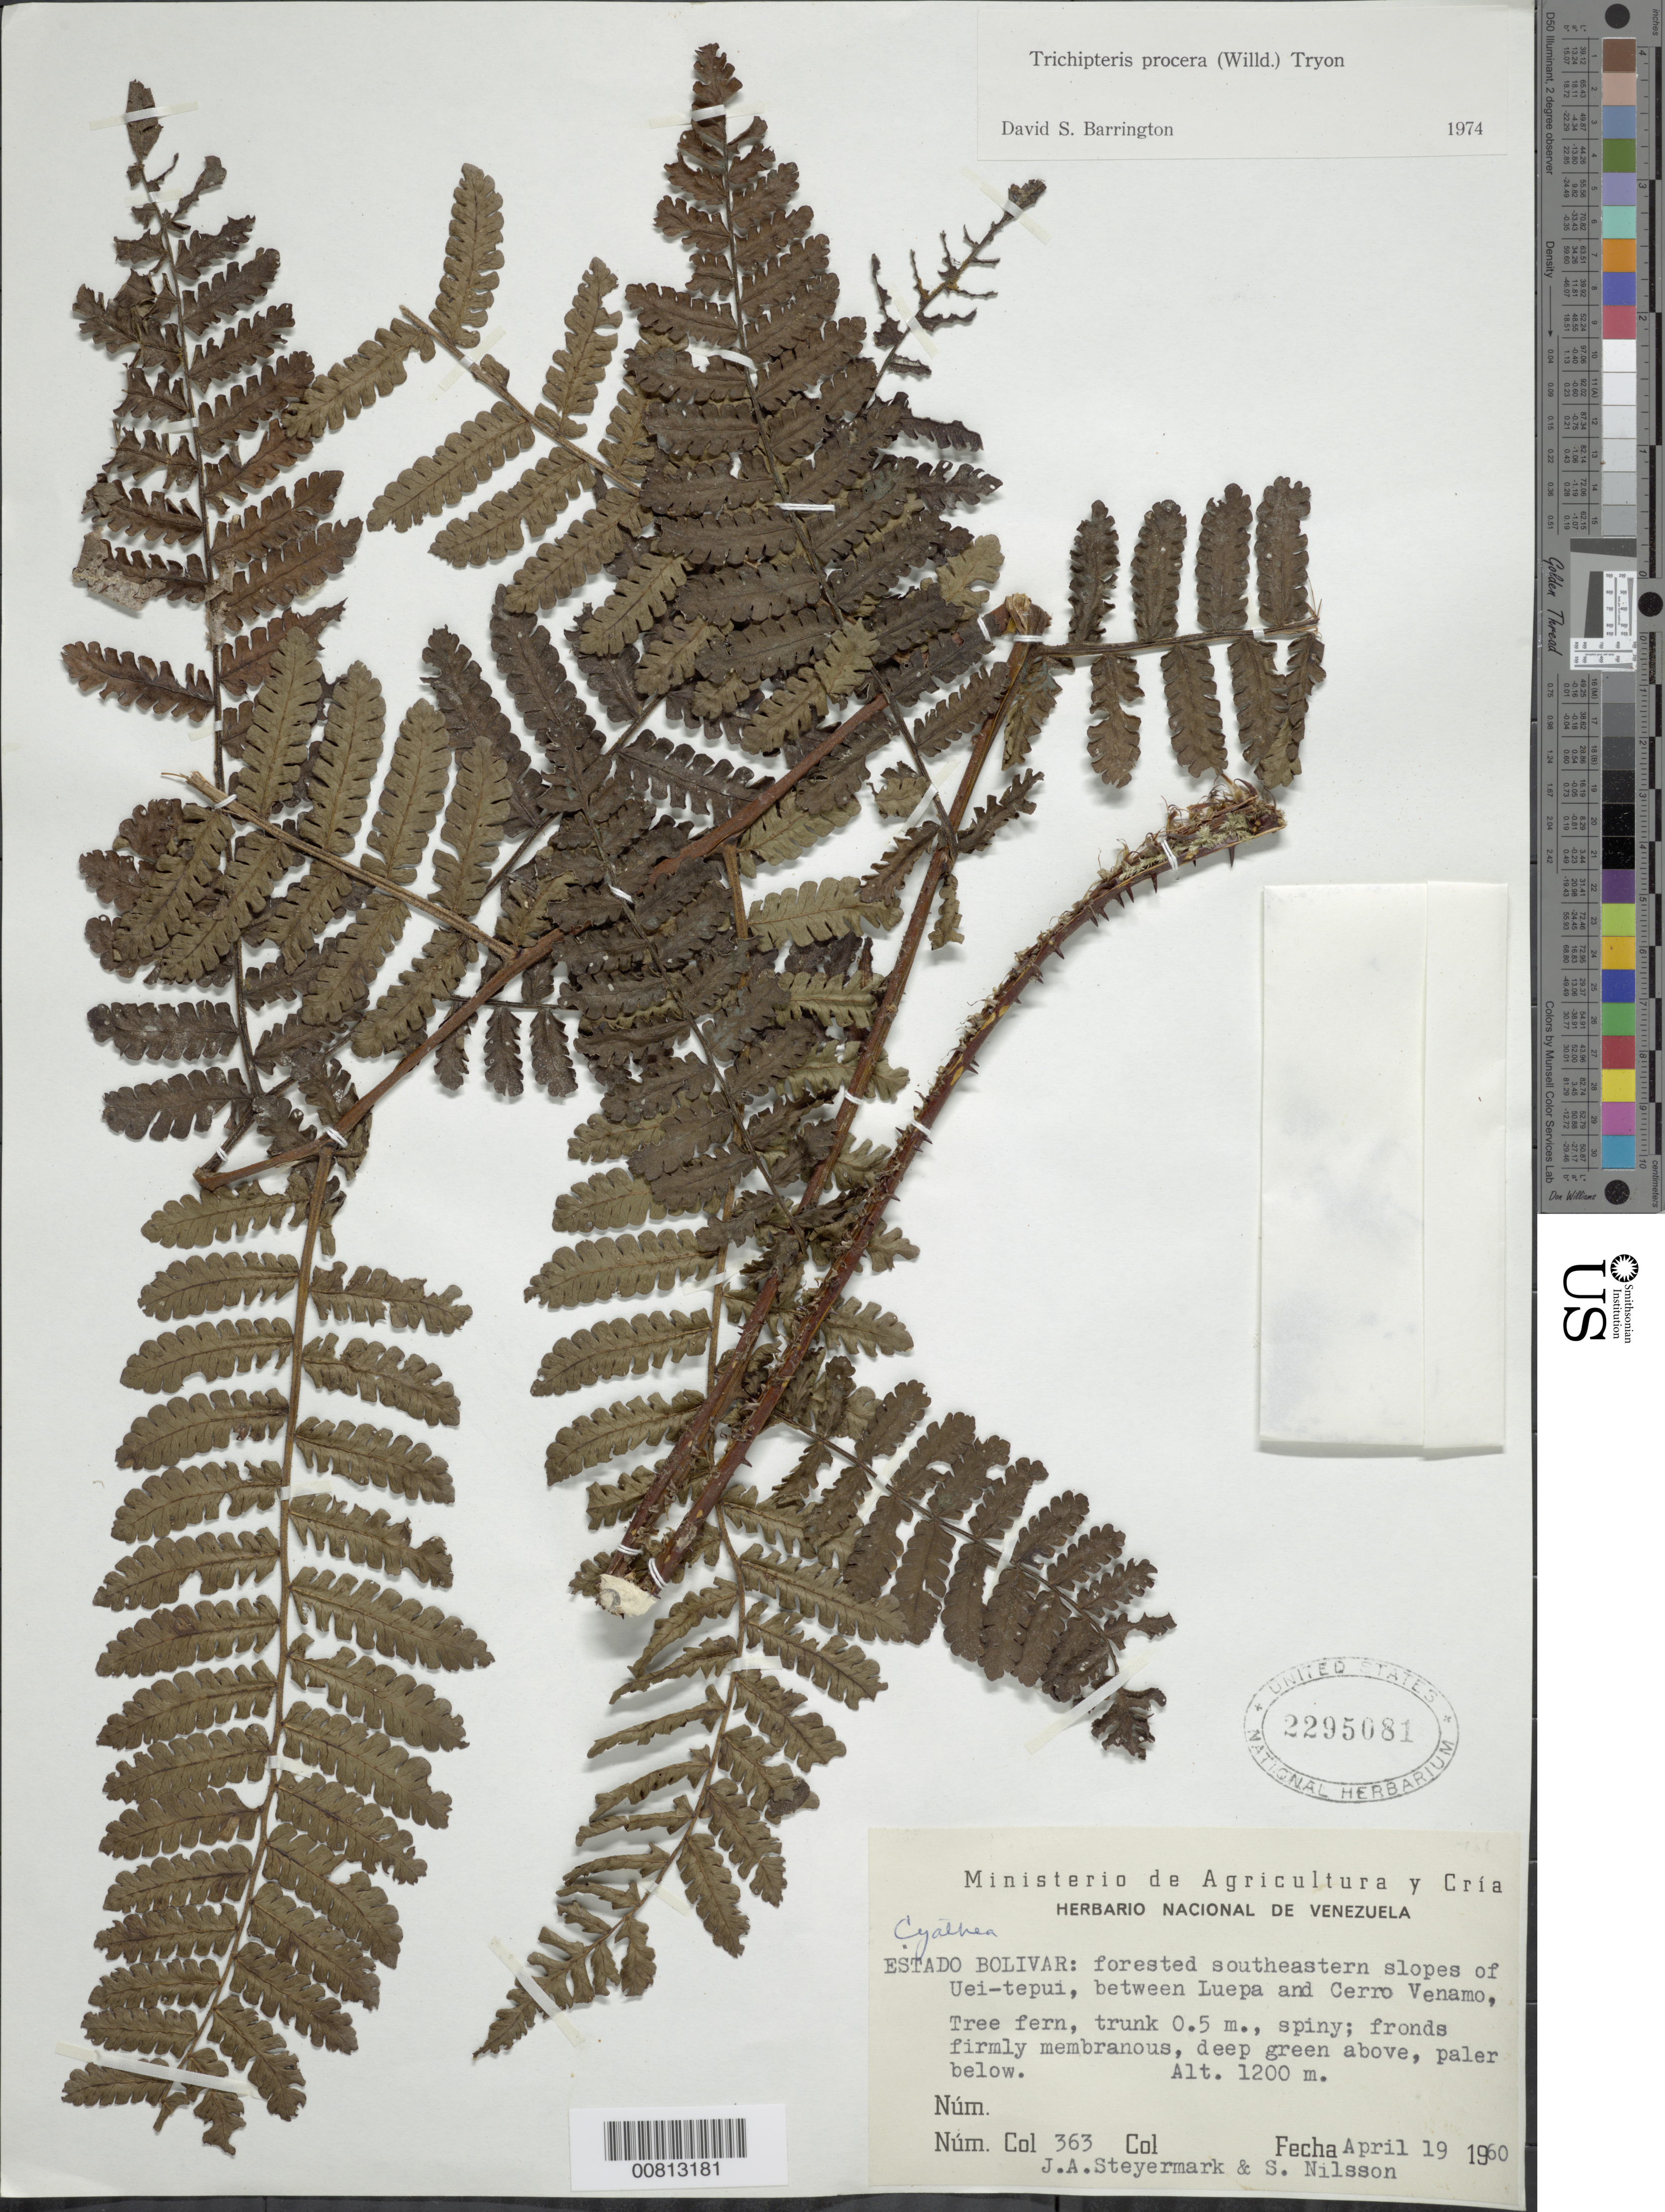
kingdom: Plantae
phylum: Tracheophyta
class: Polypodiopsida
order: Cyatheales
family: Cyatheaceae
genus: Cyathea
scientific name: Cyathea pungens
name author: (Willd.) Domin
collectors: J. Steyermark & S. Nilsson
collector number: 60 363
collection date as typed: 19-Apr-60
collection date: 1960-04-19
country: Venezuela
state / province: Bolívar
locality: Uei-tepuí, between Luepa and Cerro Venamo, SE slopes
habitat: Forested SE slopes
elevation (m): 1200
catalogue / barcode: US 2295081